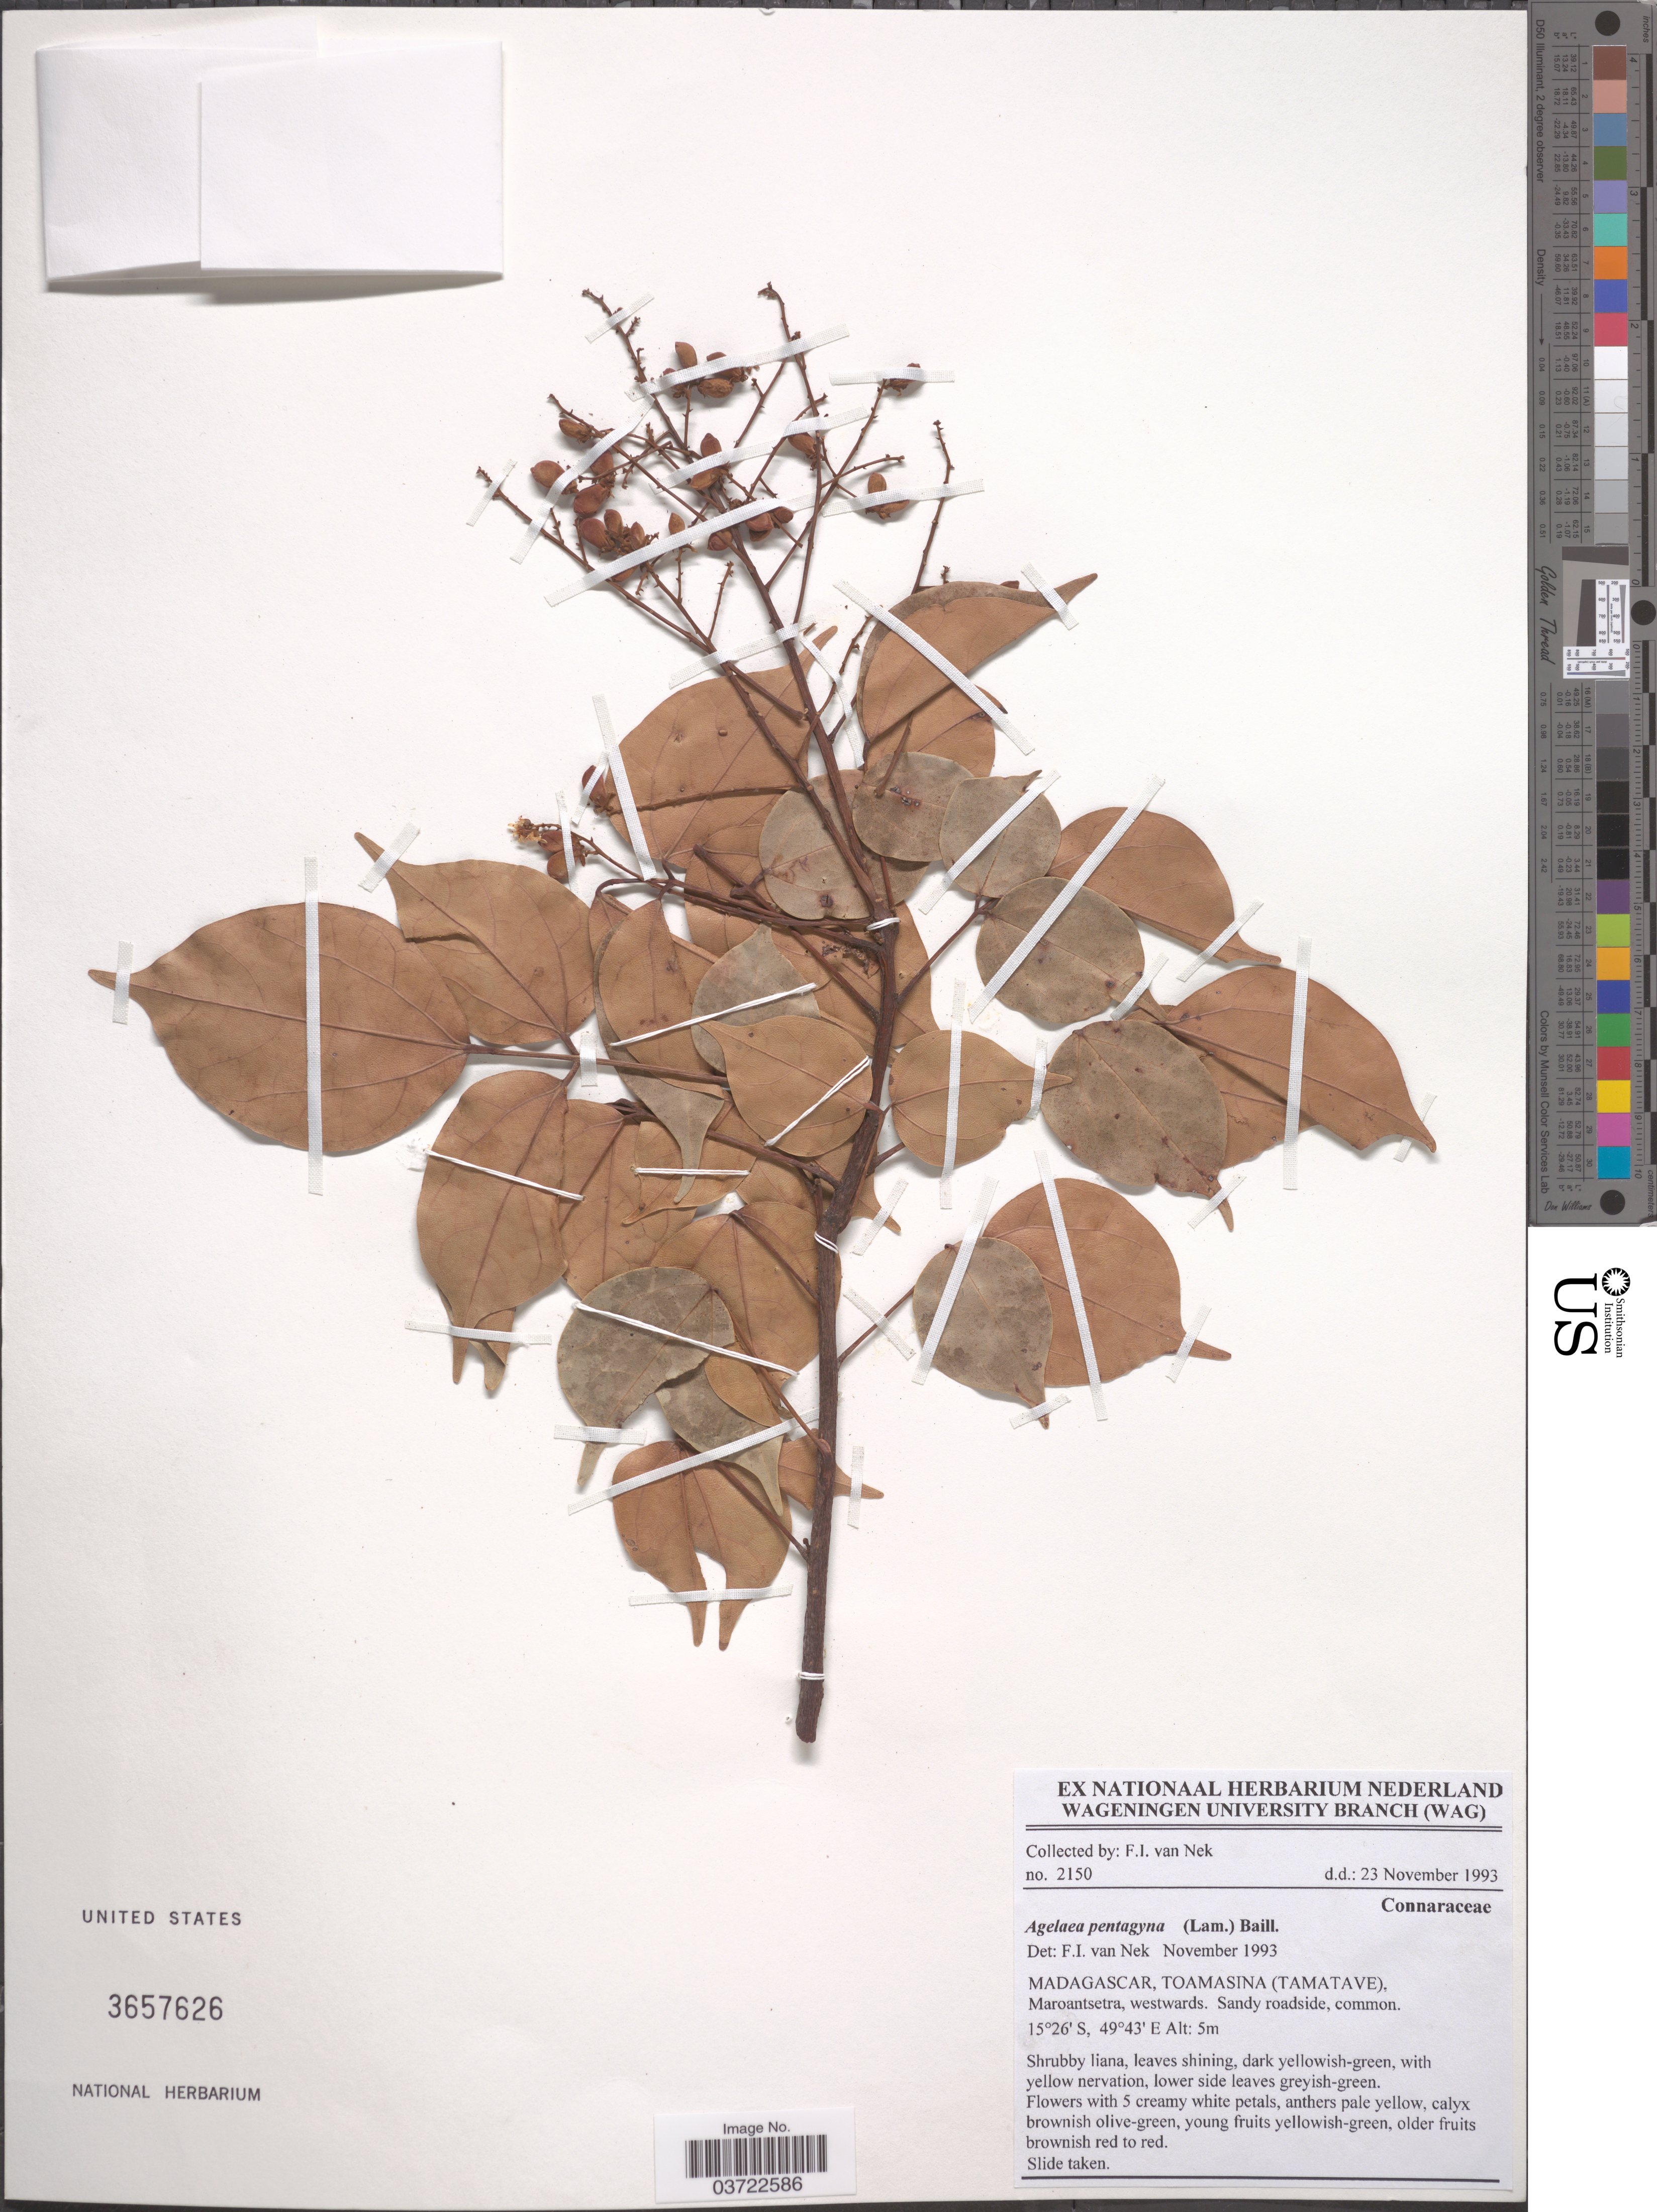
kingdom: Plantae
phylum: Tracheophyta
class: Magnoliopsida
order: Oxalidales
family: Connaraceae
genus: Agelaea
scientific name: Agelaea pentagyna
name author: (Lam.) Baill.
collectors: F. van Nek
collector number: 2150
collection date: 1993-11-23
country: Madagascar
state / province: Analanjirofo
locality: (Tamatave), Maroantsetra, westwards.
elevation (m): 5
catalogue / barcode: US 3657626